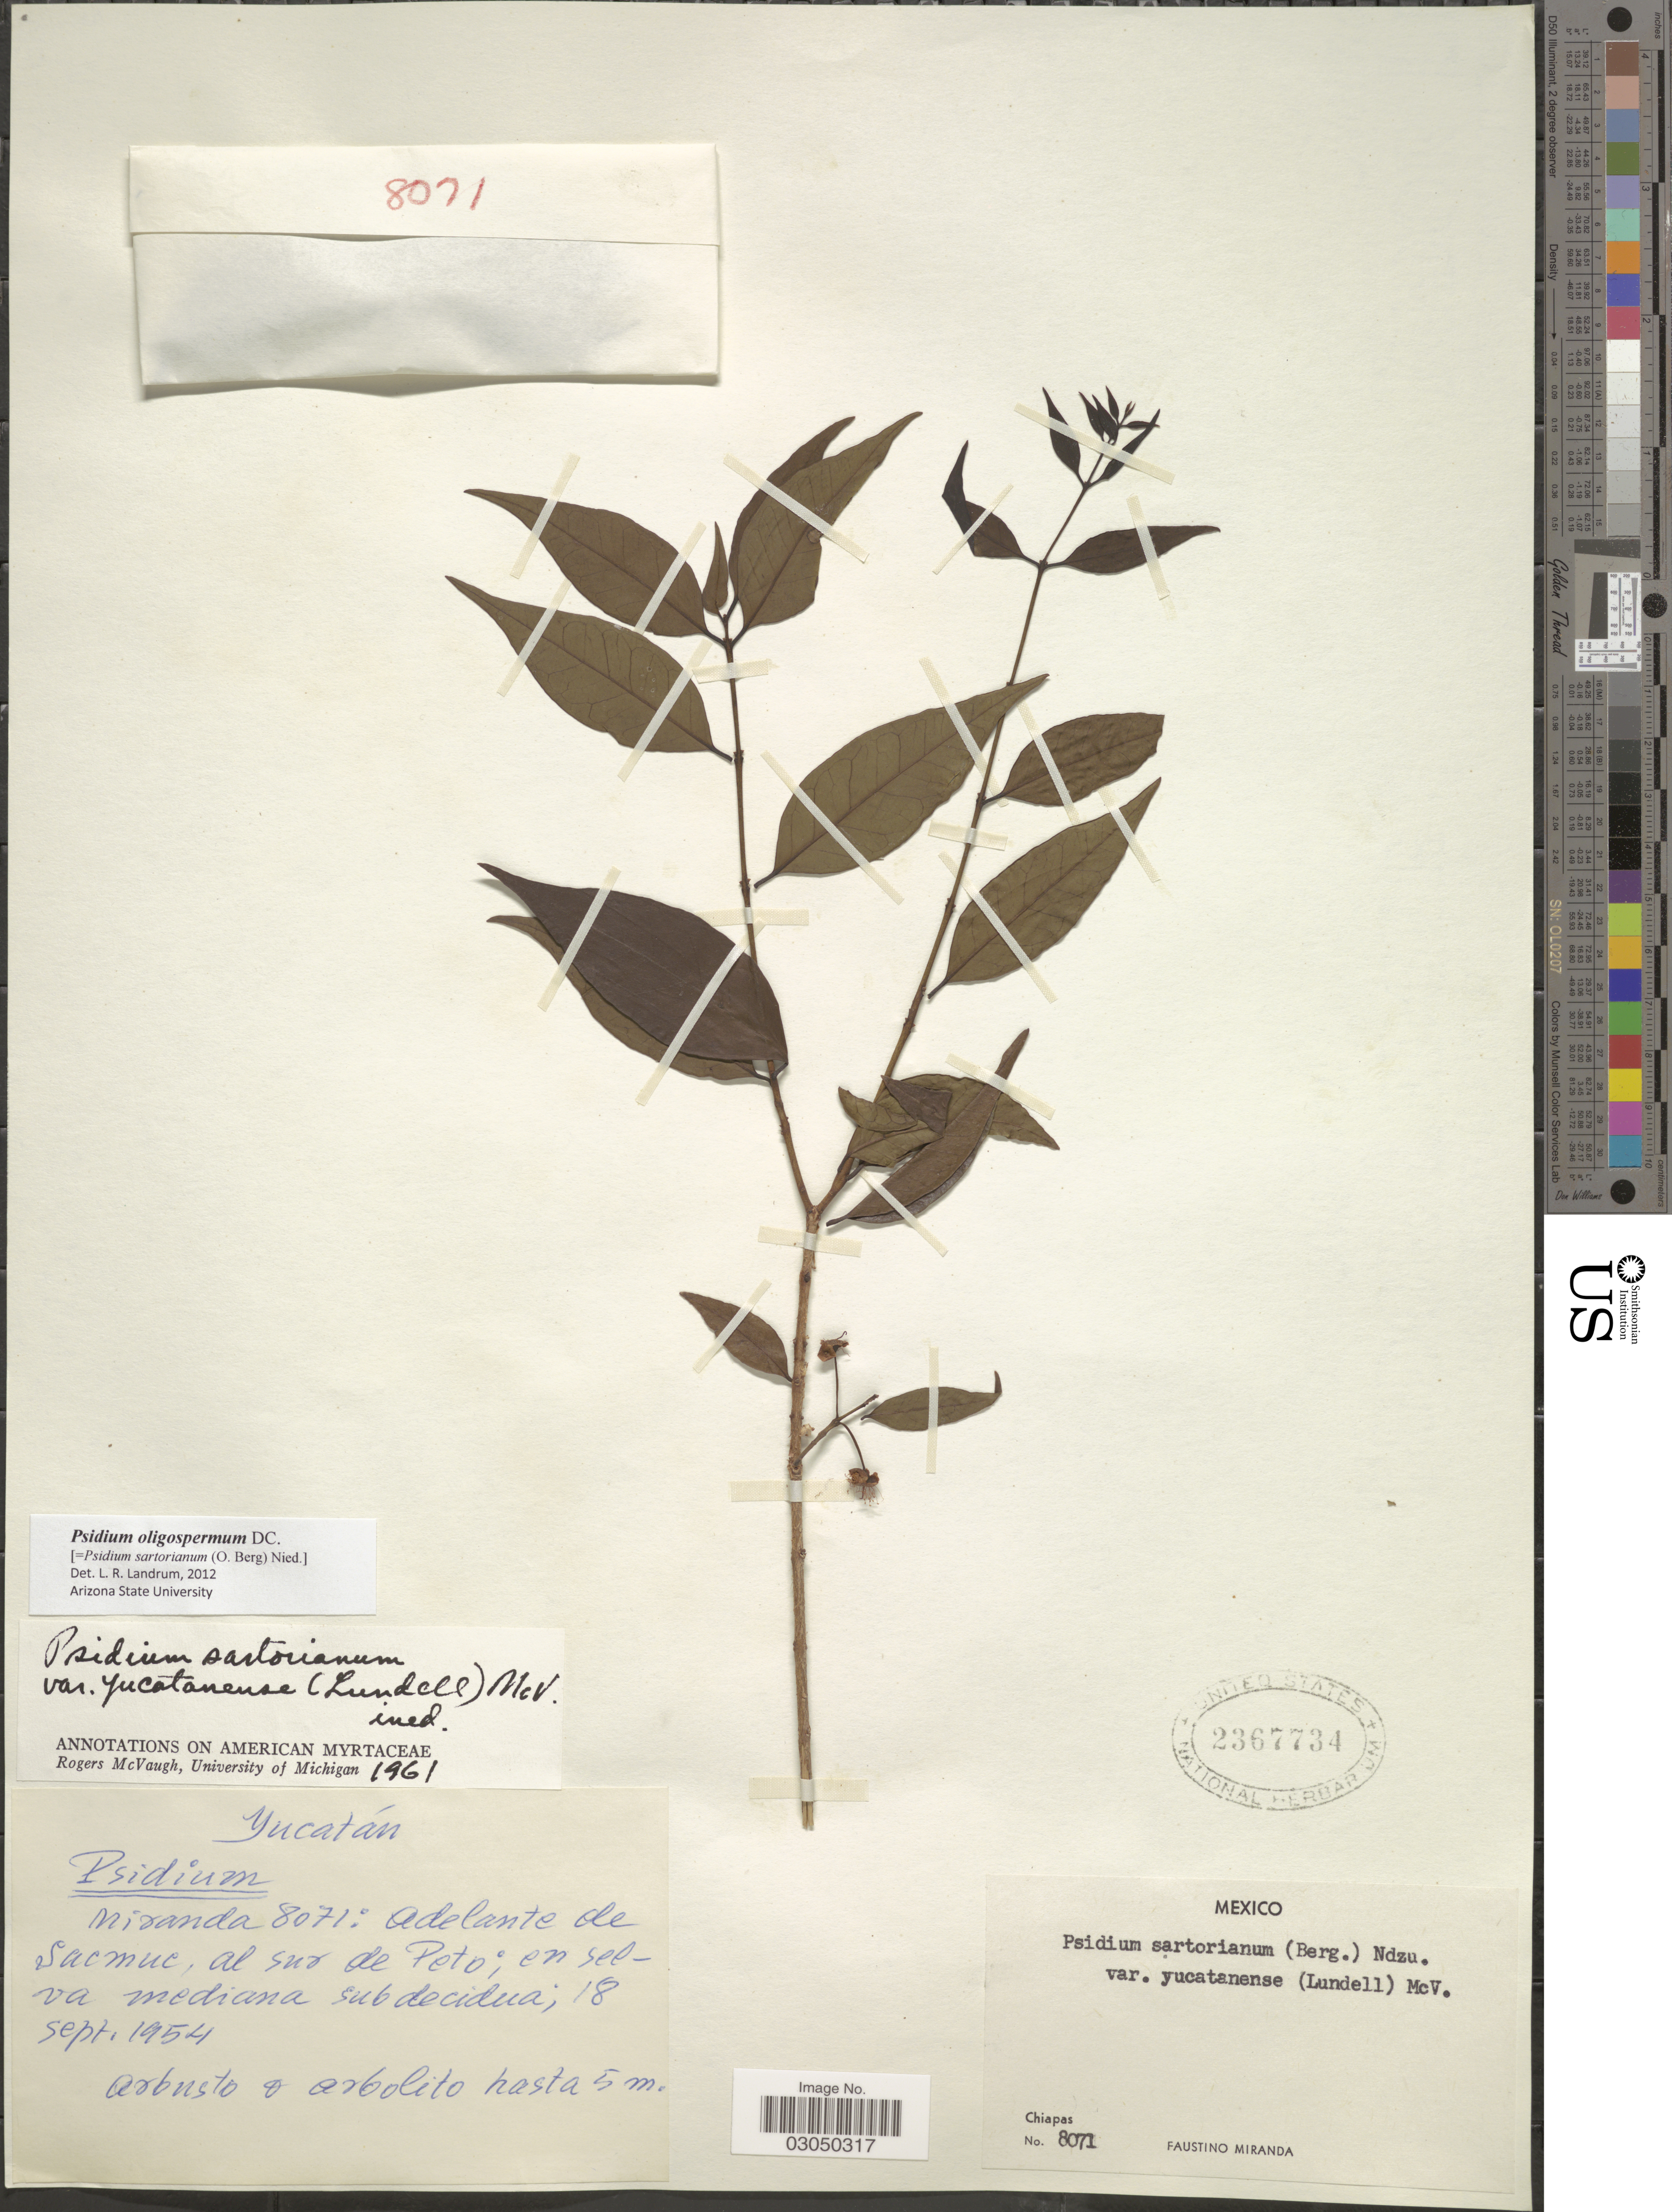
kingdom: Plantae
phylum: Tracheophyta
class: Magnoliopsida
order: Myrtales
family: Myrtaceae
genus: Psidium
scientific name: Psidium oligospermum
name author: Mart. ex DC.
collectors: F. Miranda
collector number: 8071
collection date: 1954-09-18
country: Mexico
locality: Yucatán. Adelante de Sacmuc, al sur de Peto. Chiapas.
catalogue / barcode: US 2367734